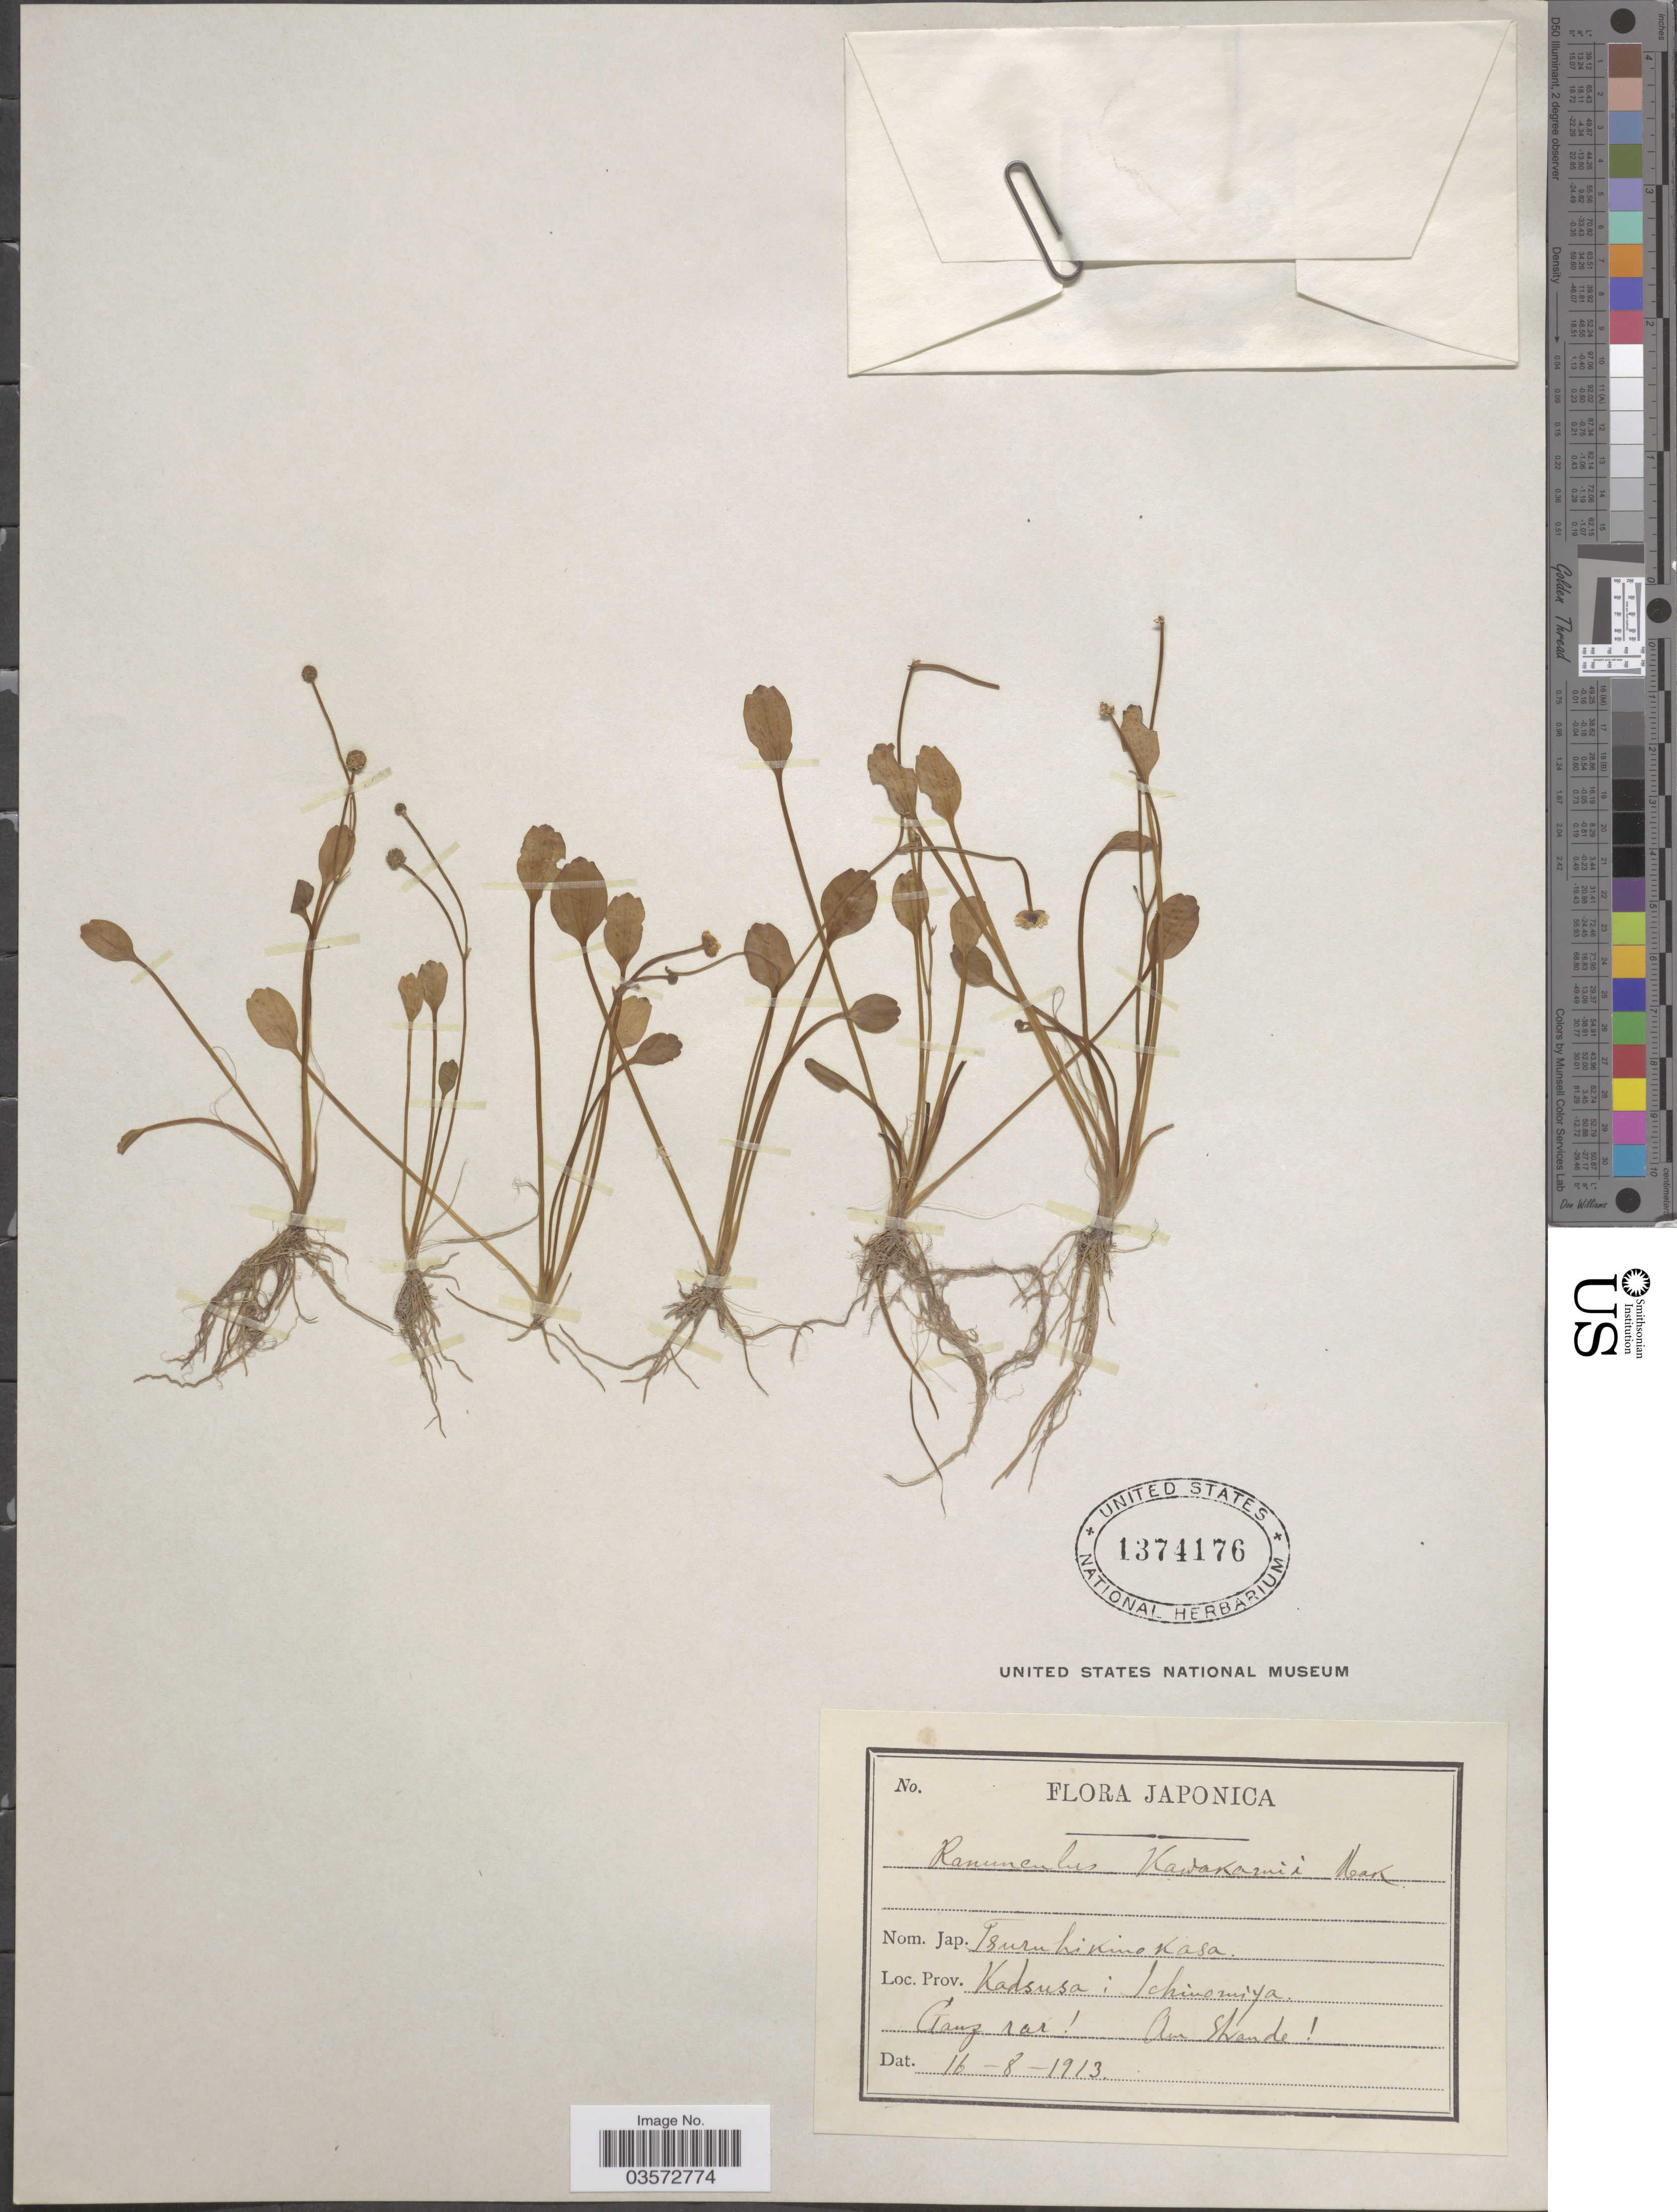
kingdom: Plantae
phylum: Tracheophyta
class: Magnoliopsida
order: Ranunculales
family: Ranunculaceae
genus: Ranunculus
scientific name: Ranunculus kawakamii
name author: Hayata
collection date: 1913-08-16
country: Japan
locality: Kadsusa: Ichinomiya.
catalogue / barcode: US 1374176